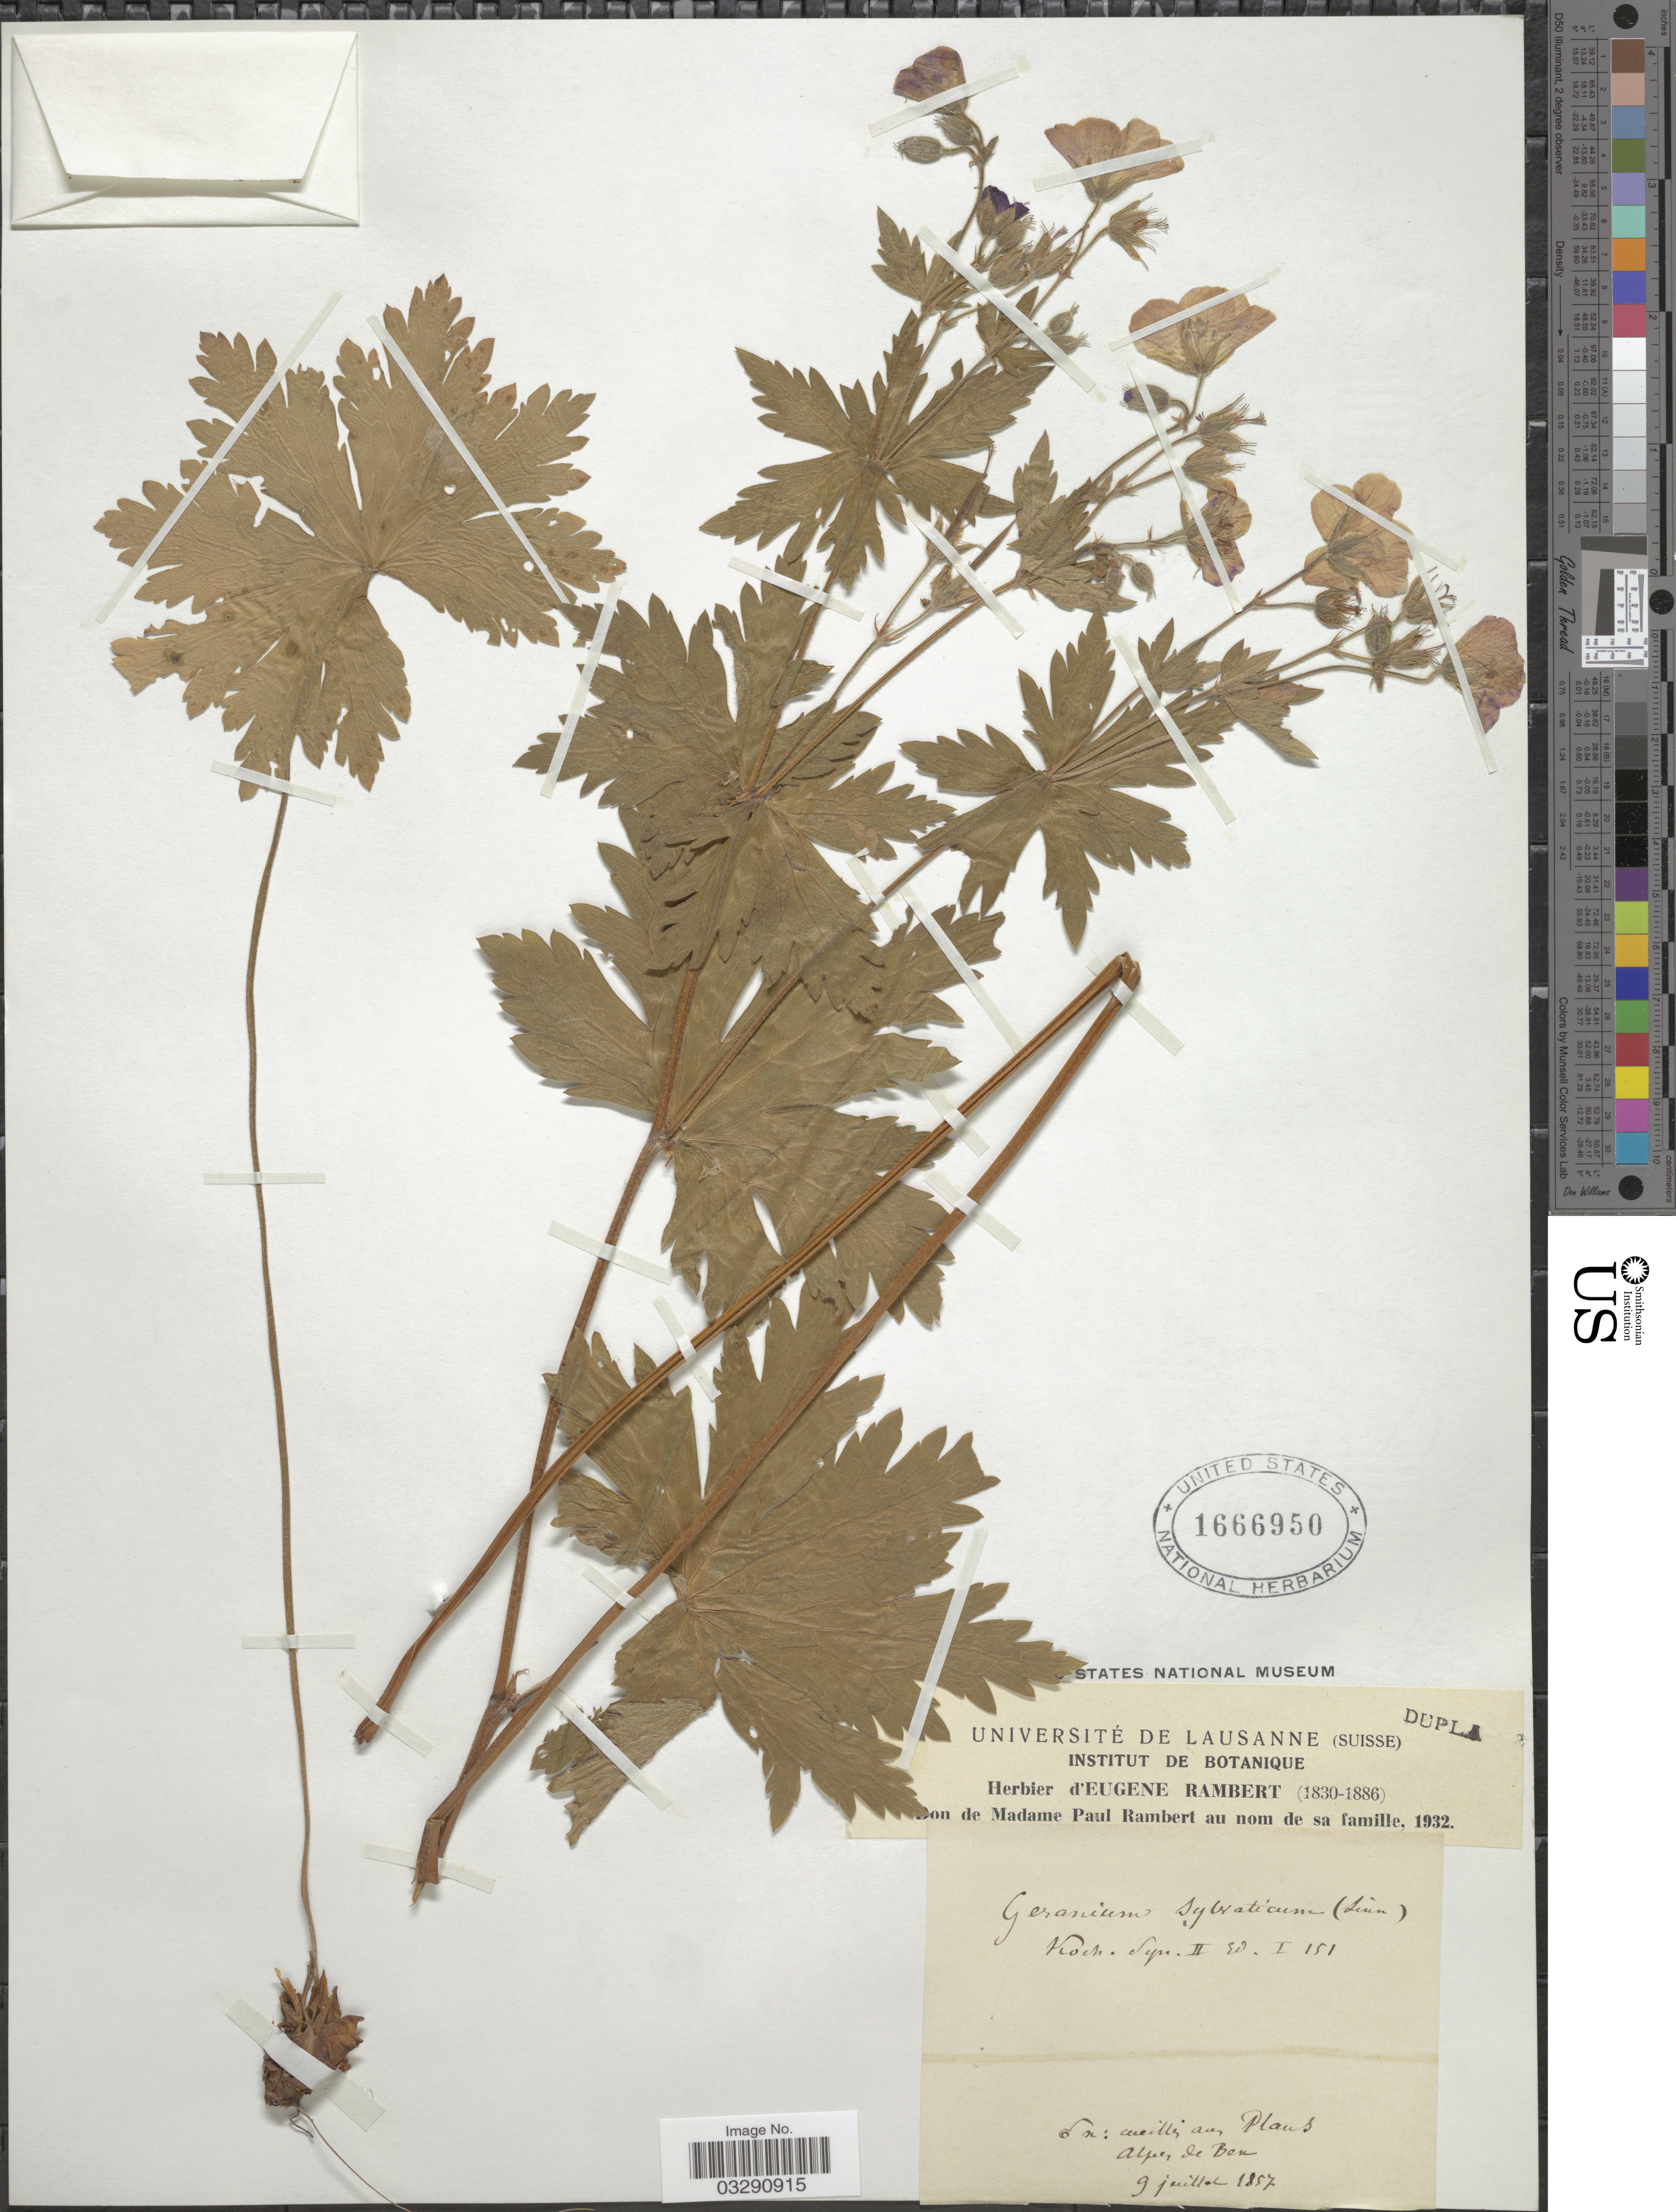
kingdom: Plantae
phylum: Tracheophyta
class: Magnoliopsida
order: Geraniales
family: Geraniaceae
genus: Geranium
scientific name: Geranium silvaticum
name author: L.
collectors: ex herb. d'Eugene Rambert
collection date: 1857-07-09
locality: En [interpreted]: cueille [interpreted] au [interpreted] Plans, Alpen de Ben.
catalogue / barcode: US 1666950